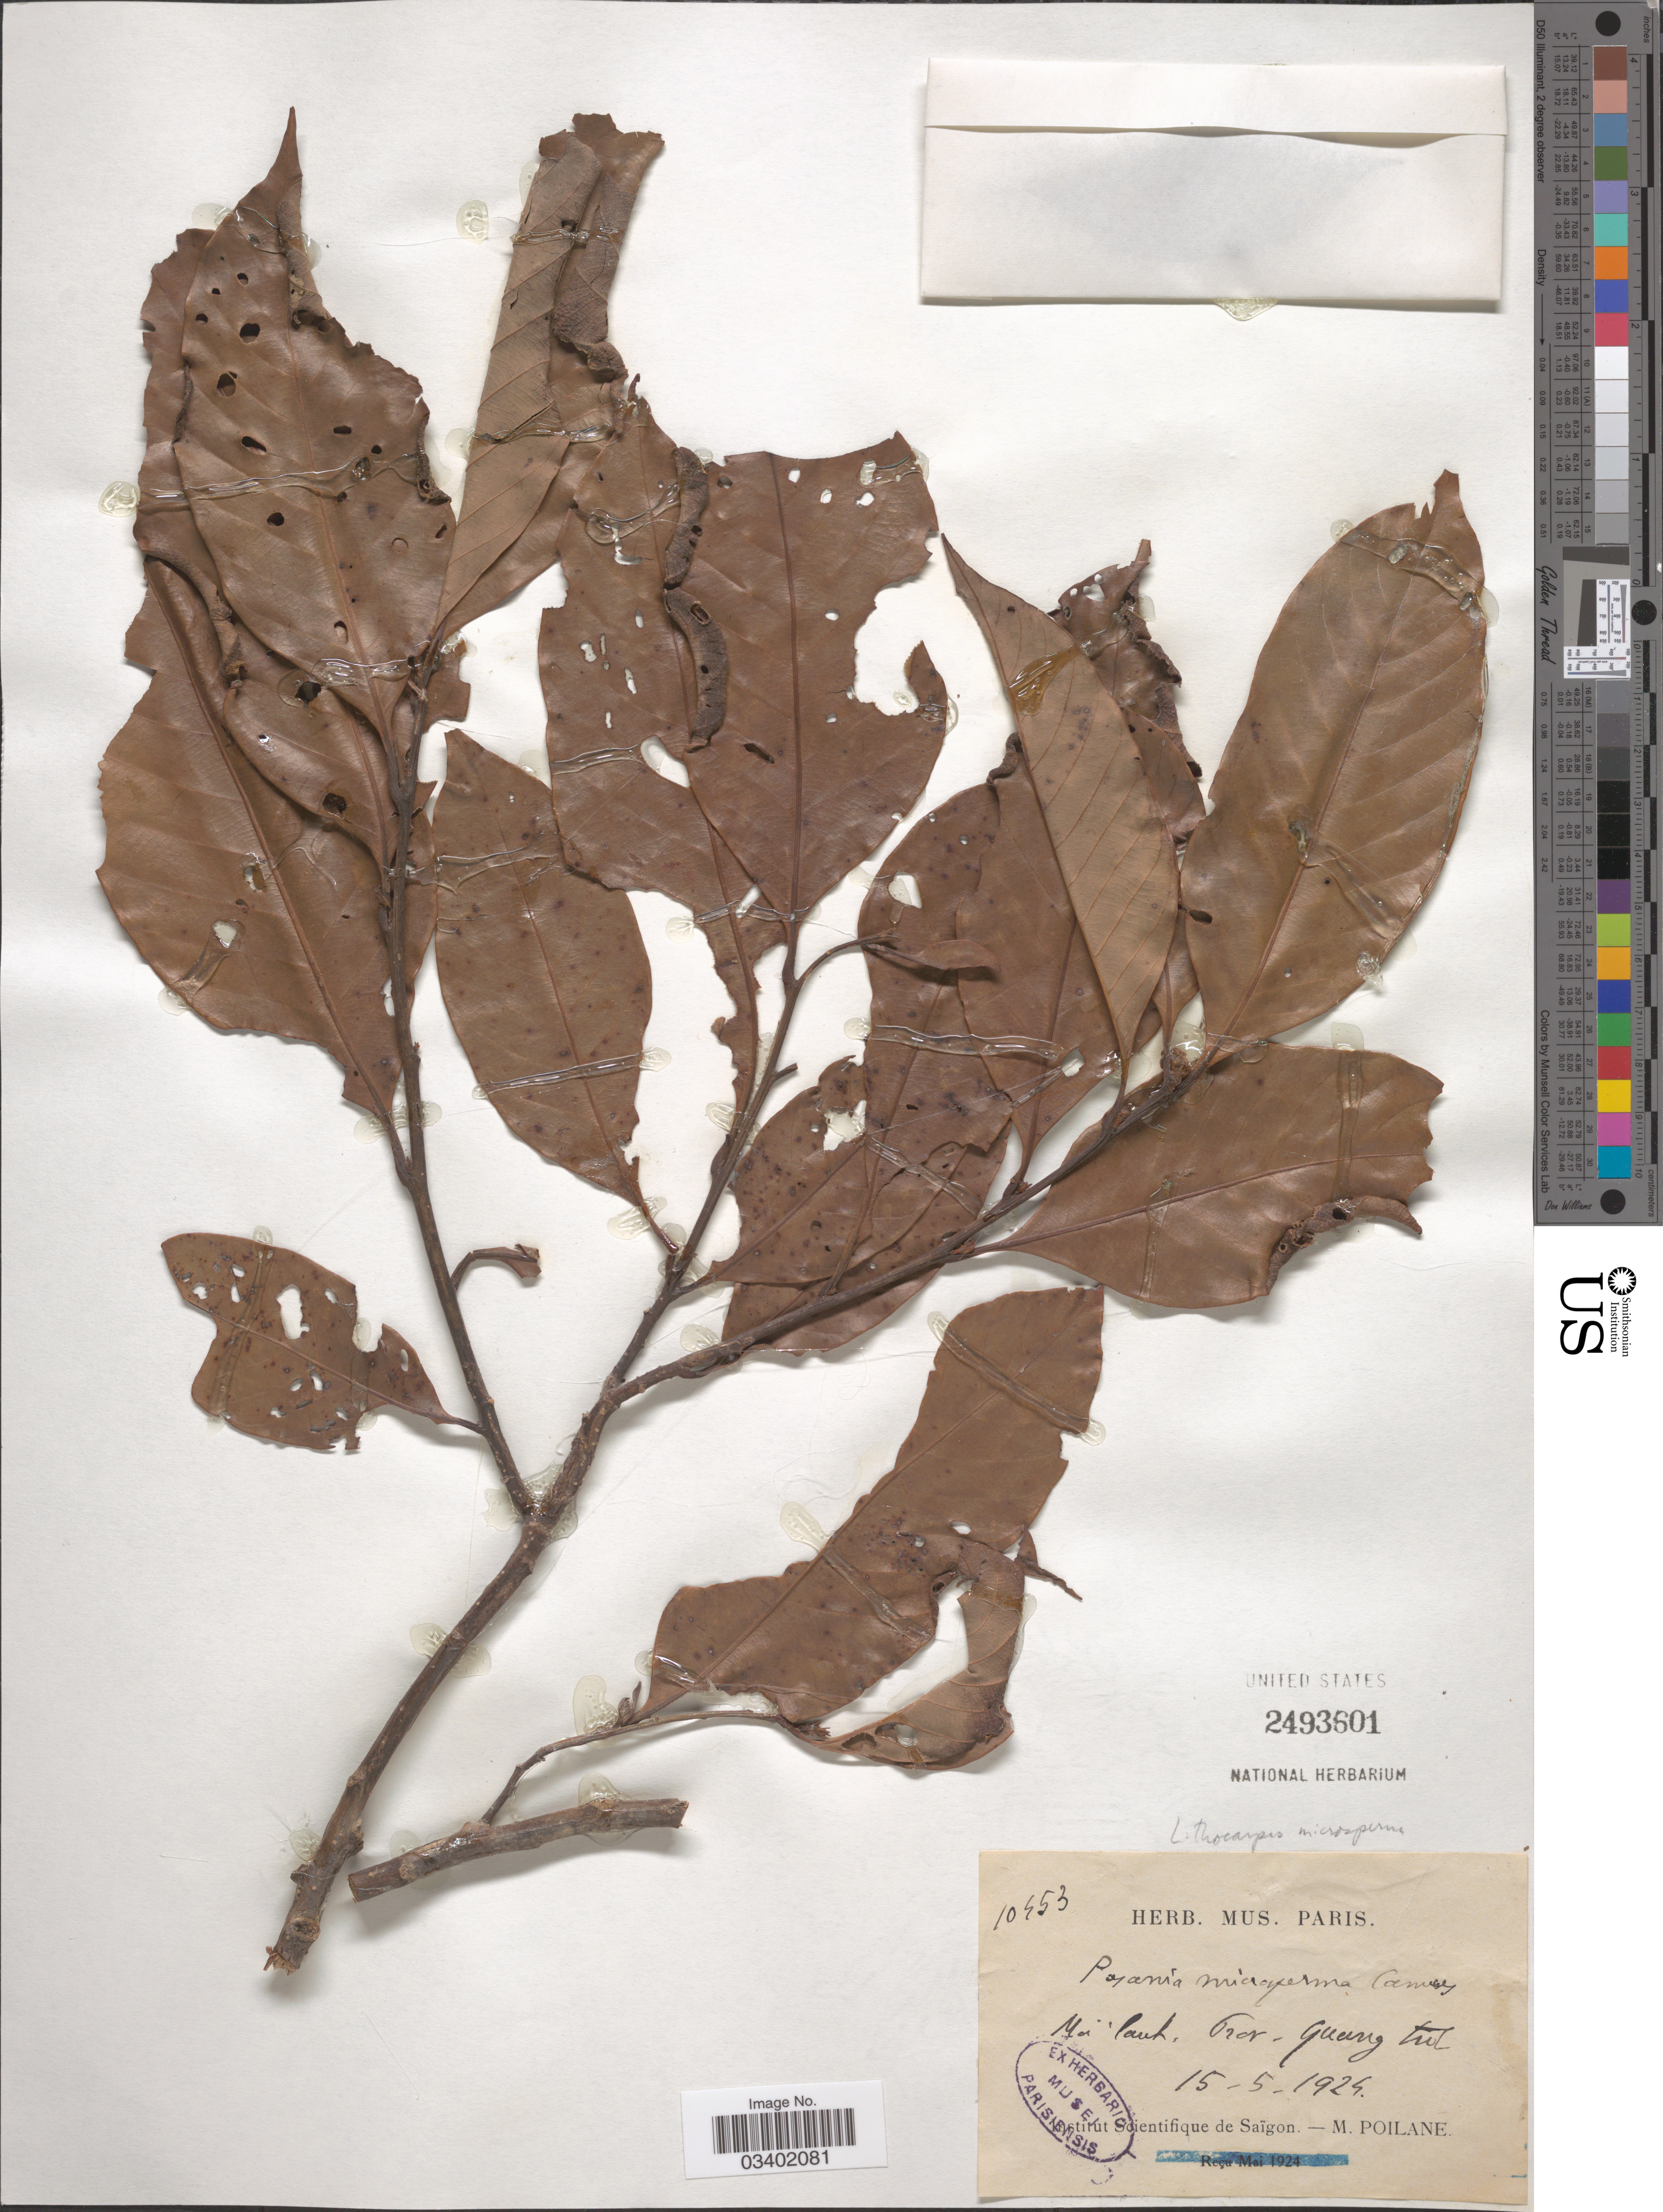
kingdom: Plantae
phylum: Tracheophyta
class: Magnoliopsida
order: Fagales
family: Betulaceae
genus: Betula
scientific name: Betula microspermus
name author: A. Camus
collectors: M. Poilane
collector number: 10453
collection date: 1924-05-15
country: Vietnam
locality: Mai lauk [interpreted]. Prov. Quang tri.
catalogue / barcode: US 2493601